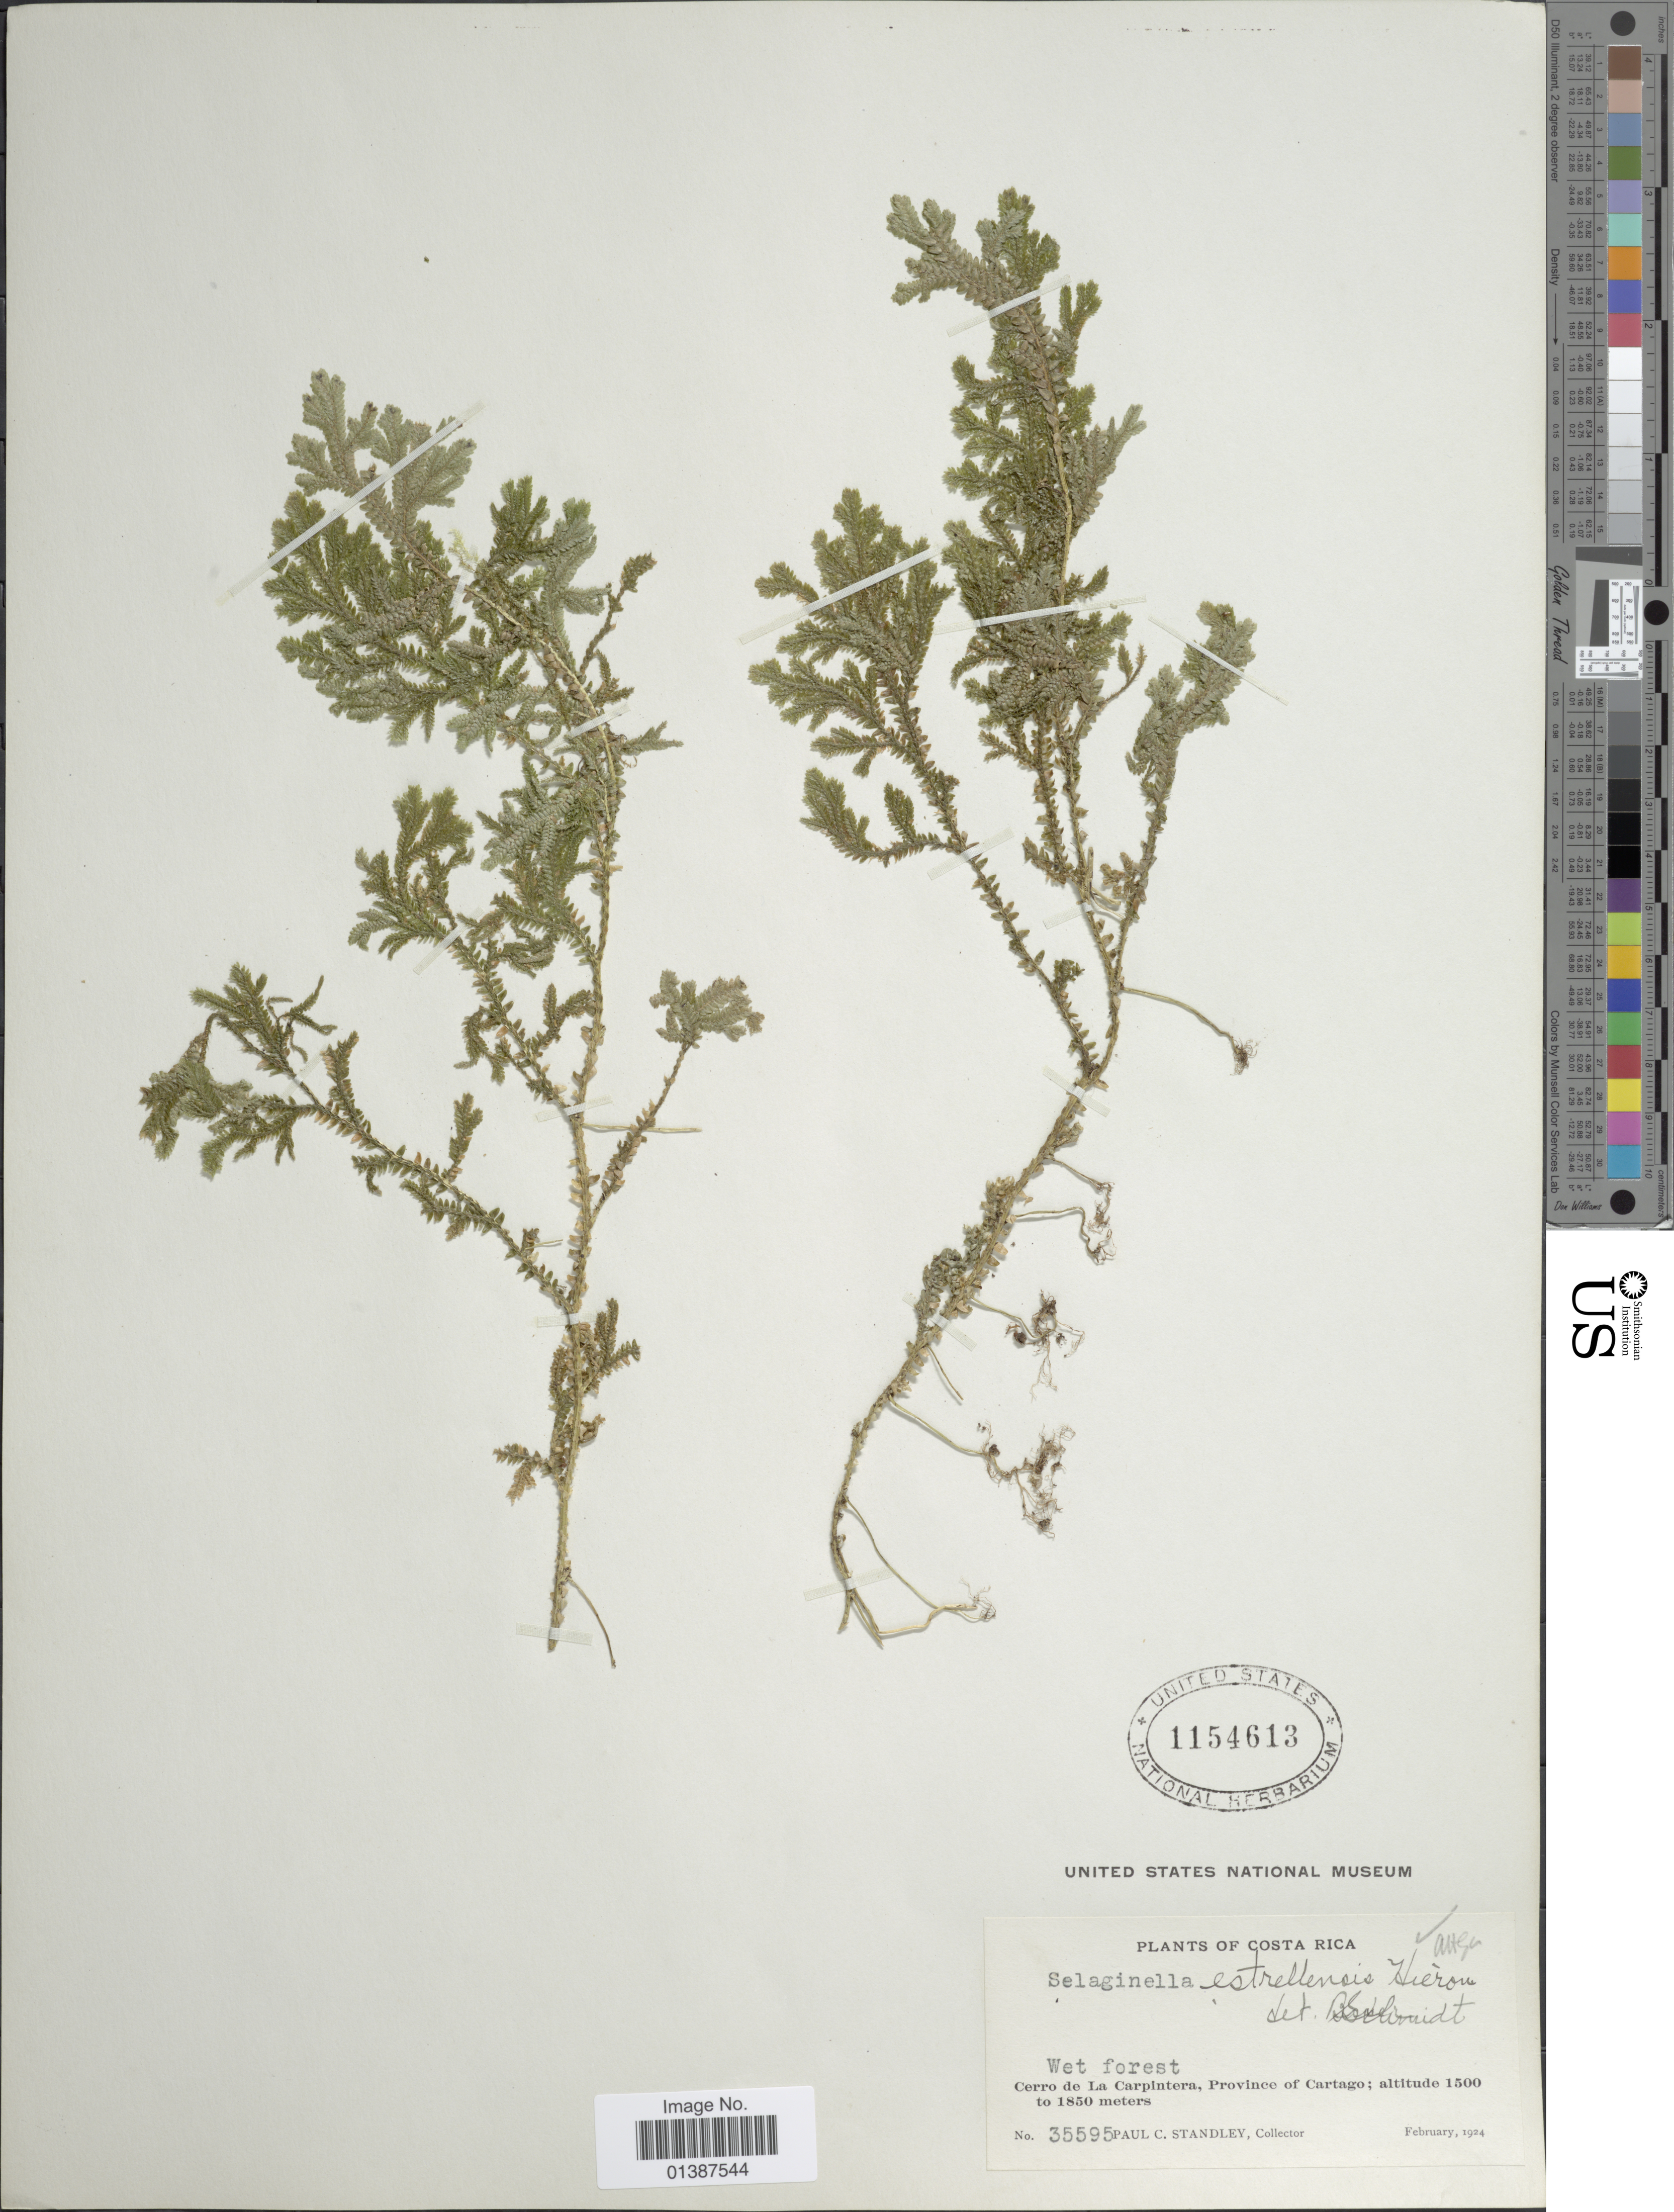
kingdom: Plantae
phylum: Tracheophyta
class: Lycopodiopsida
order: Selaginellales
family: Selaginellaceae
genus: Selaginella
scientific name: Selaginella estrellensis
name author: Hieron.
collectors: P. C. Standley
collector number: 2559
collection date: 1924-02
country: Costa Rica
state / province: Cartago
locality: Cerro de La Carpintera, Province of Cartago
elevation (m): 1500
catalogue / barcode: US 1154613